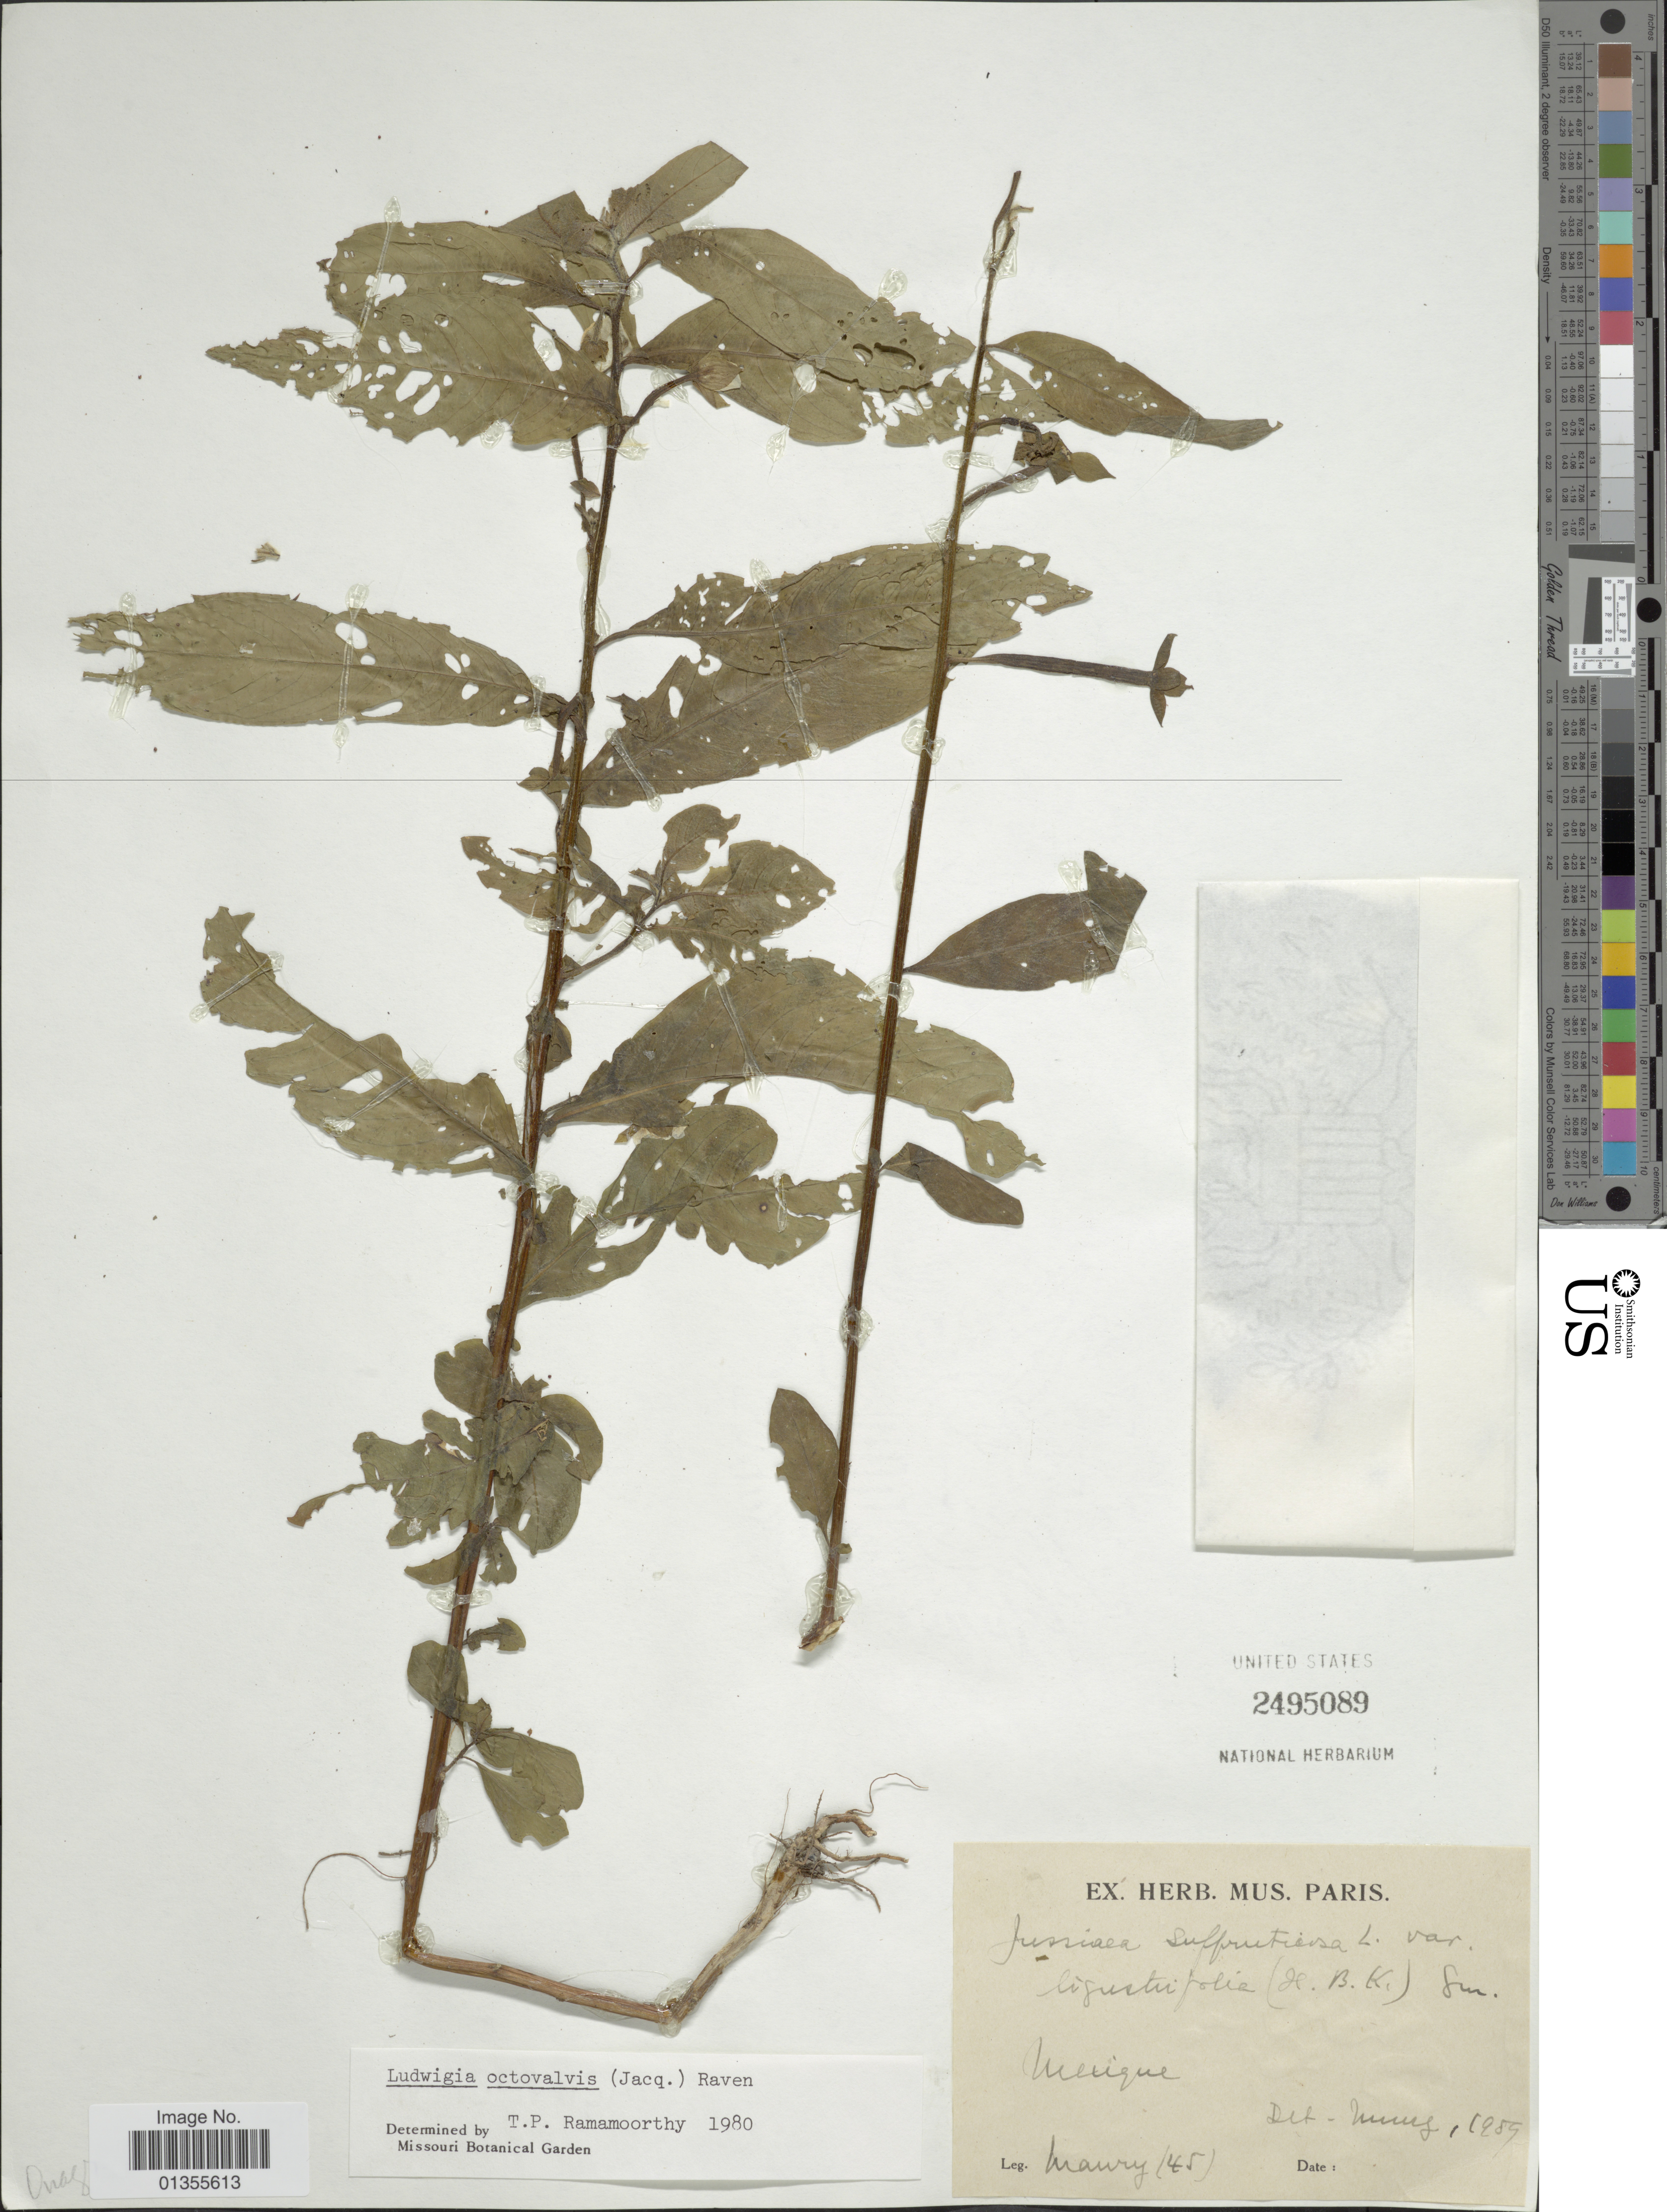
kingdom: Plantae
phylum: Tracheophyta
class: Magnoliopsida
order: Myrtales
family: Onagraceae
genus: Ludwigia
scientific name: Ludwigia octovalvis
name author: (Jacq.) P.H. Raven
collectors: Maury, --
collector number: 45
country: Mexico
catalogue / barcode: US 2495089